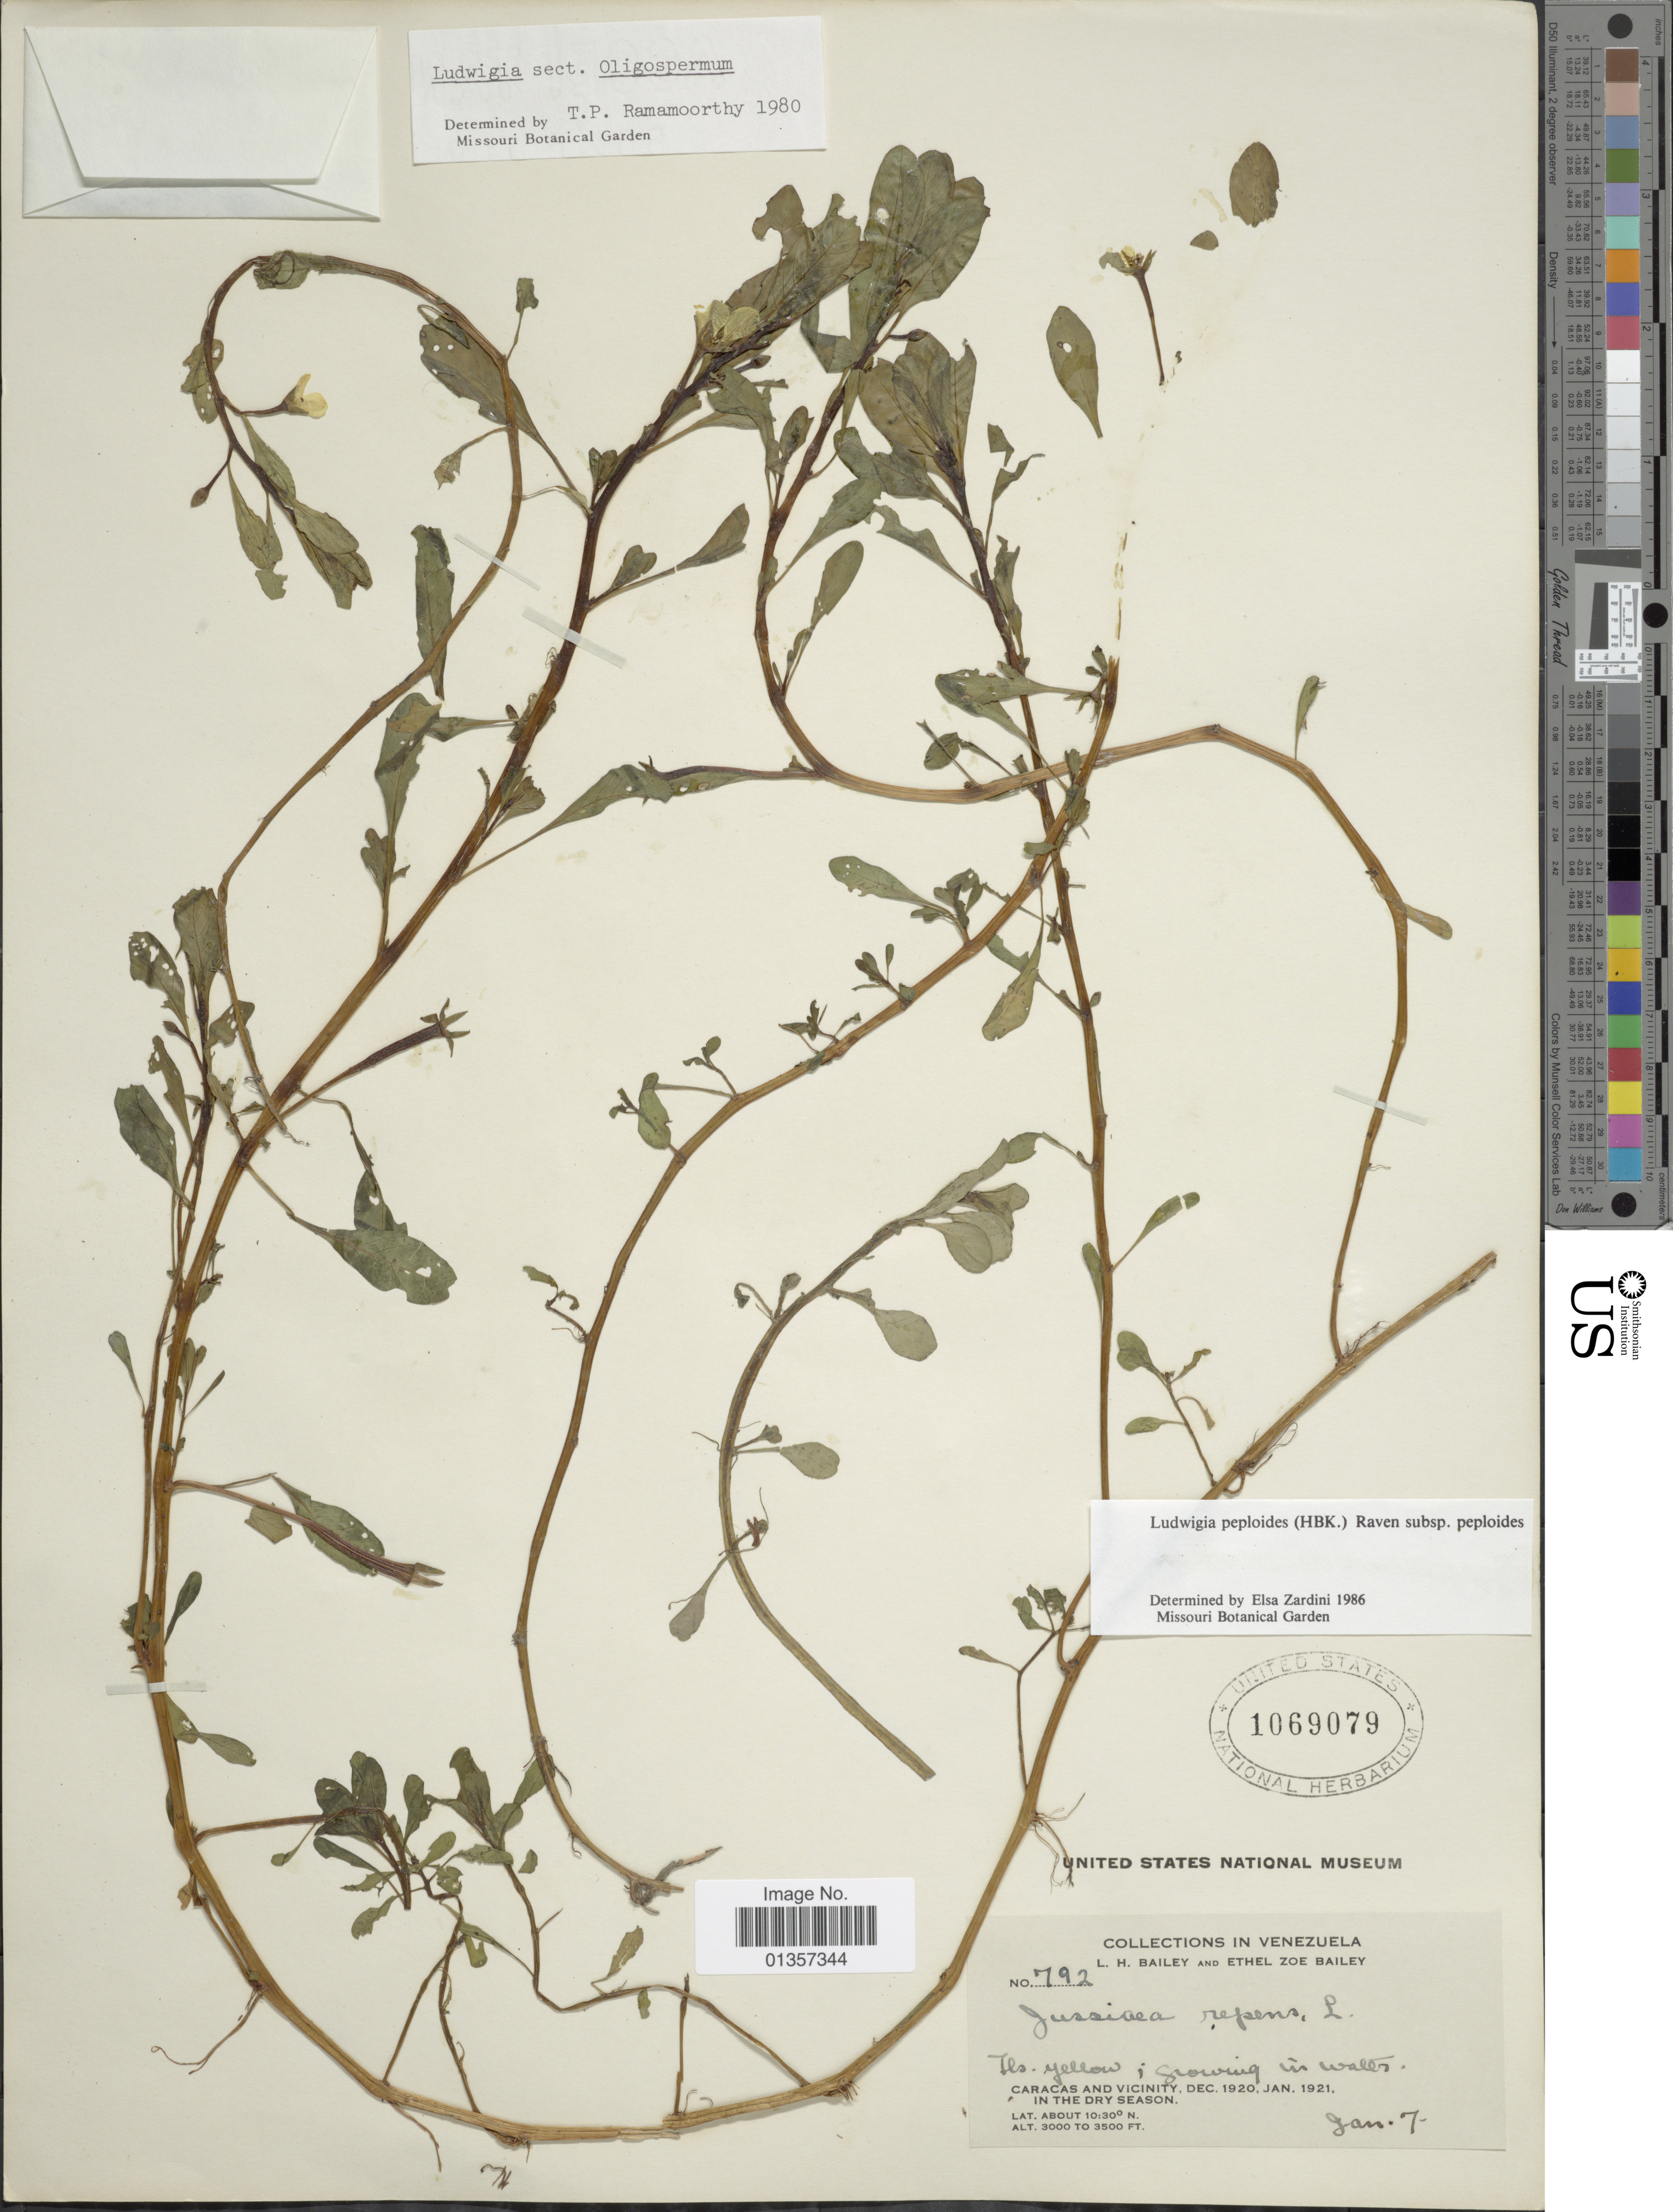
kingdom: Plantae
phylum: Tracheophyta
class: Magnoliopsida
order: Myrtales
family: Onagraceae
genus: Ludwigia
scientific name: Ludwigia peploides subsp. peploides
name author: (Kunth) P.H. Raven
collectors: L. H. Bailey & E. Z. Bailey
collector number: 792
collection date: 1921-01-07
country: Venezuela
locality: Caracas and vicinity, in the dry season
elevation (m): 914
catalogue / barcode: US 1069079